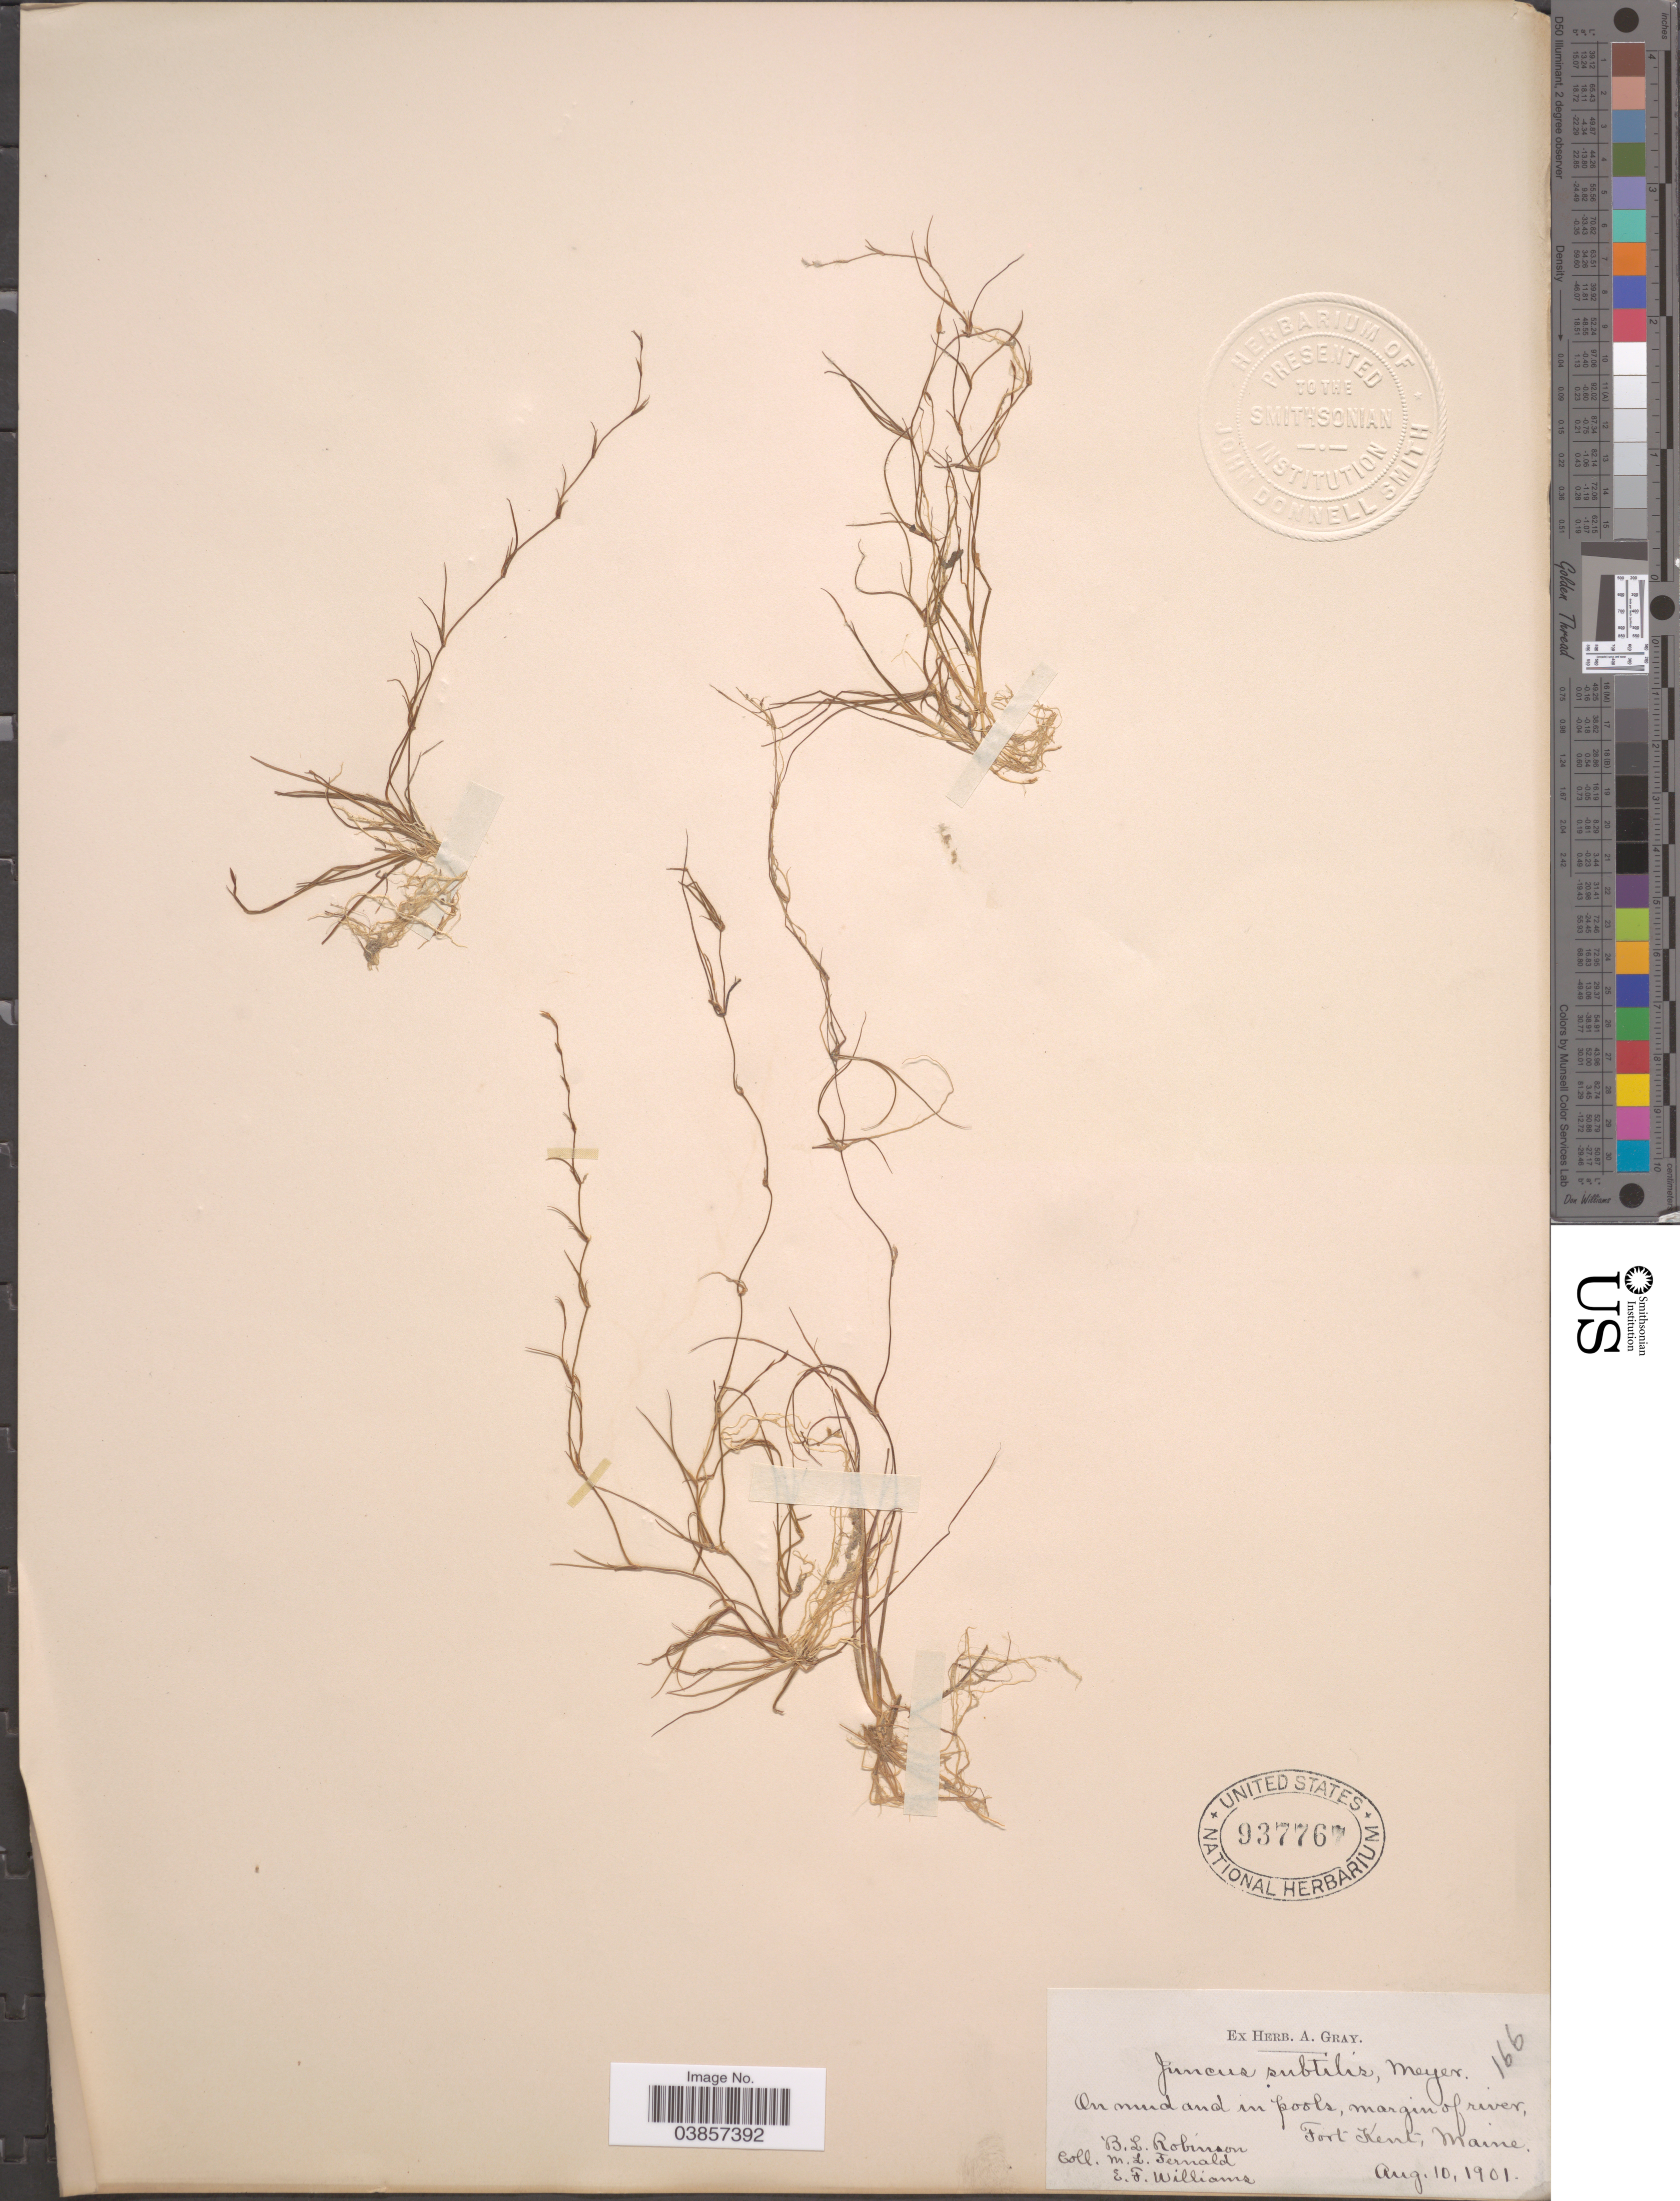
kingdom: Plantae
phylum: Tracheophyta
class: Liliopsida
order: Poales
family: Juncaceae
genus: Juncus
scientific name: Juncus subtilis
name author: E. Mey.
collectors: B. L. Robinson, M. L. Fernald & E. Williams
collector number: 166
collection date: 1901-08-10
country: United States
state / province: Maine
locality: On mud and in pools, margin of river, Fort Kent.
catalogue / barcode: US 937767